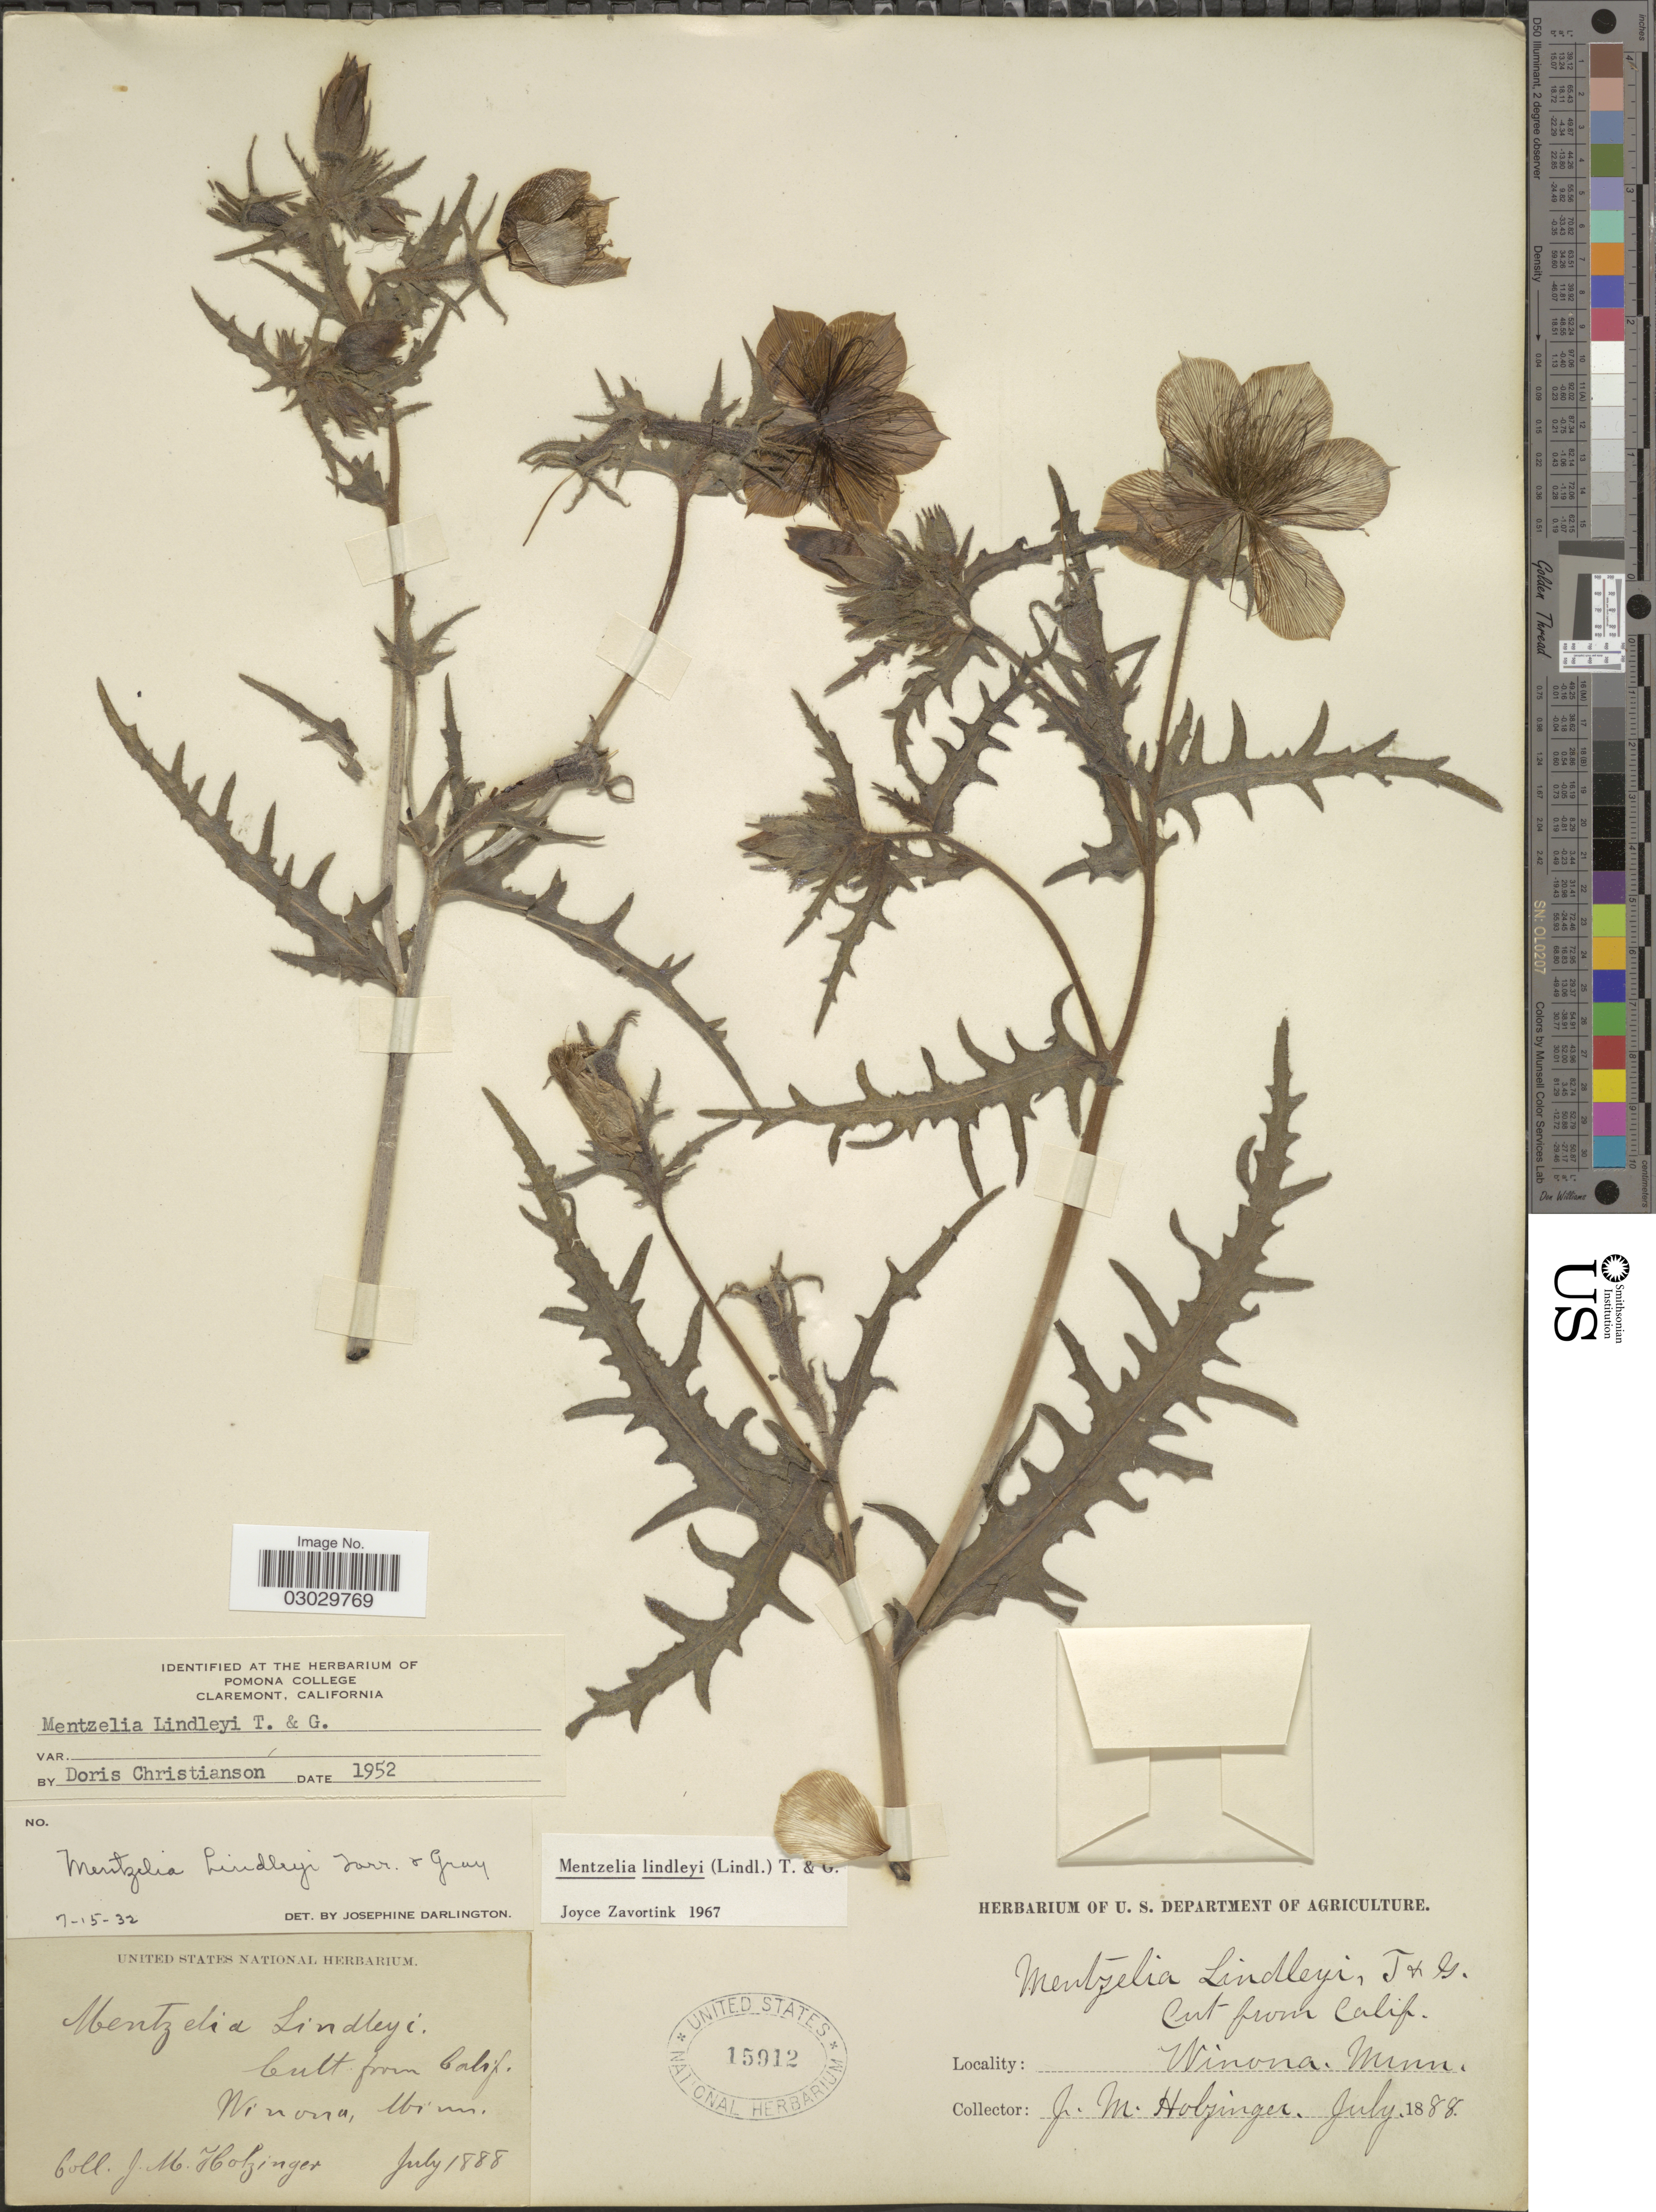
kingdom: Plantae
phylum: Tracheophyta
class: Magnoliopsida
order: Cornales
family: Loasaceae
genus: Mentzelia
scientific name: Mentzelia lindleyi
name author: Torr. & A. Gray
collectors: J. M. Holzinger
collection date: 1888-07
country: United States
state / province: Minnesota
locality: Winona.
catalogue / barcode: US 15912